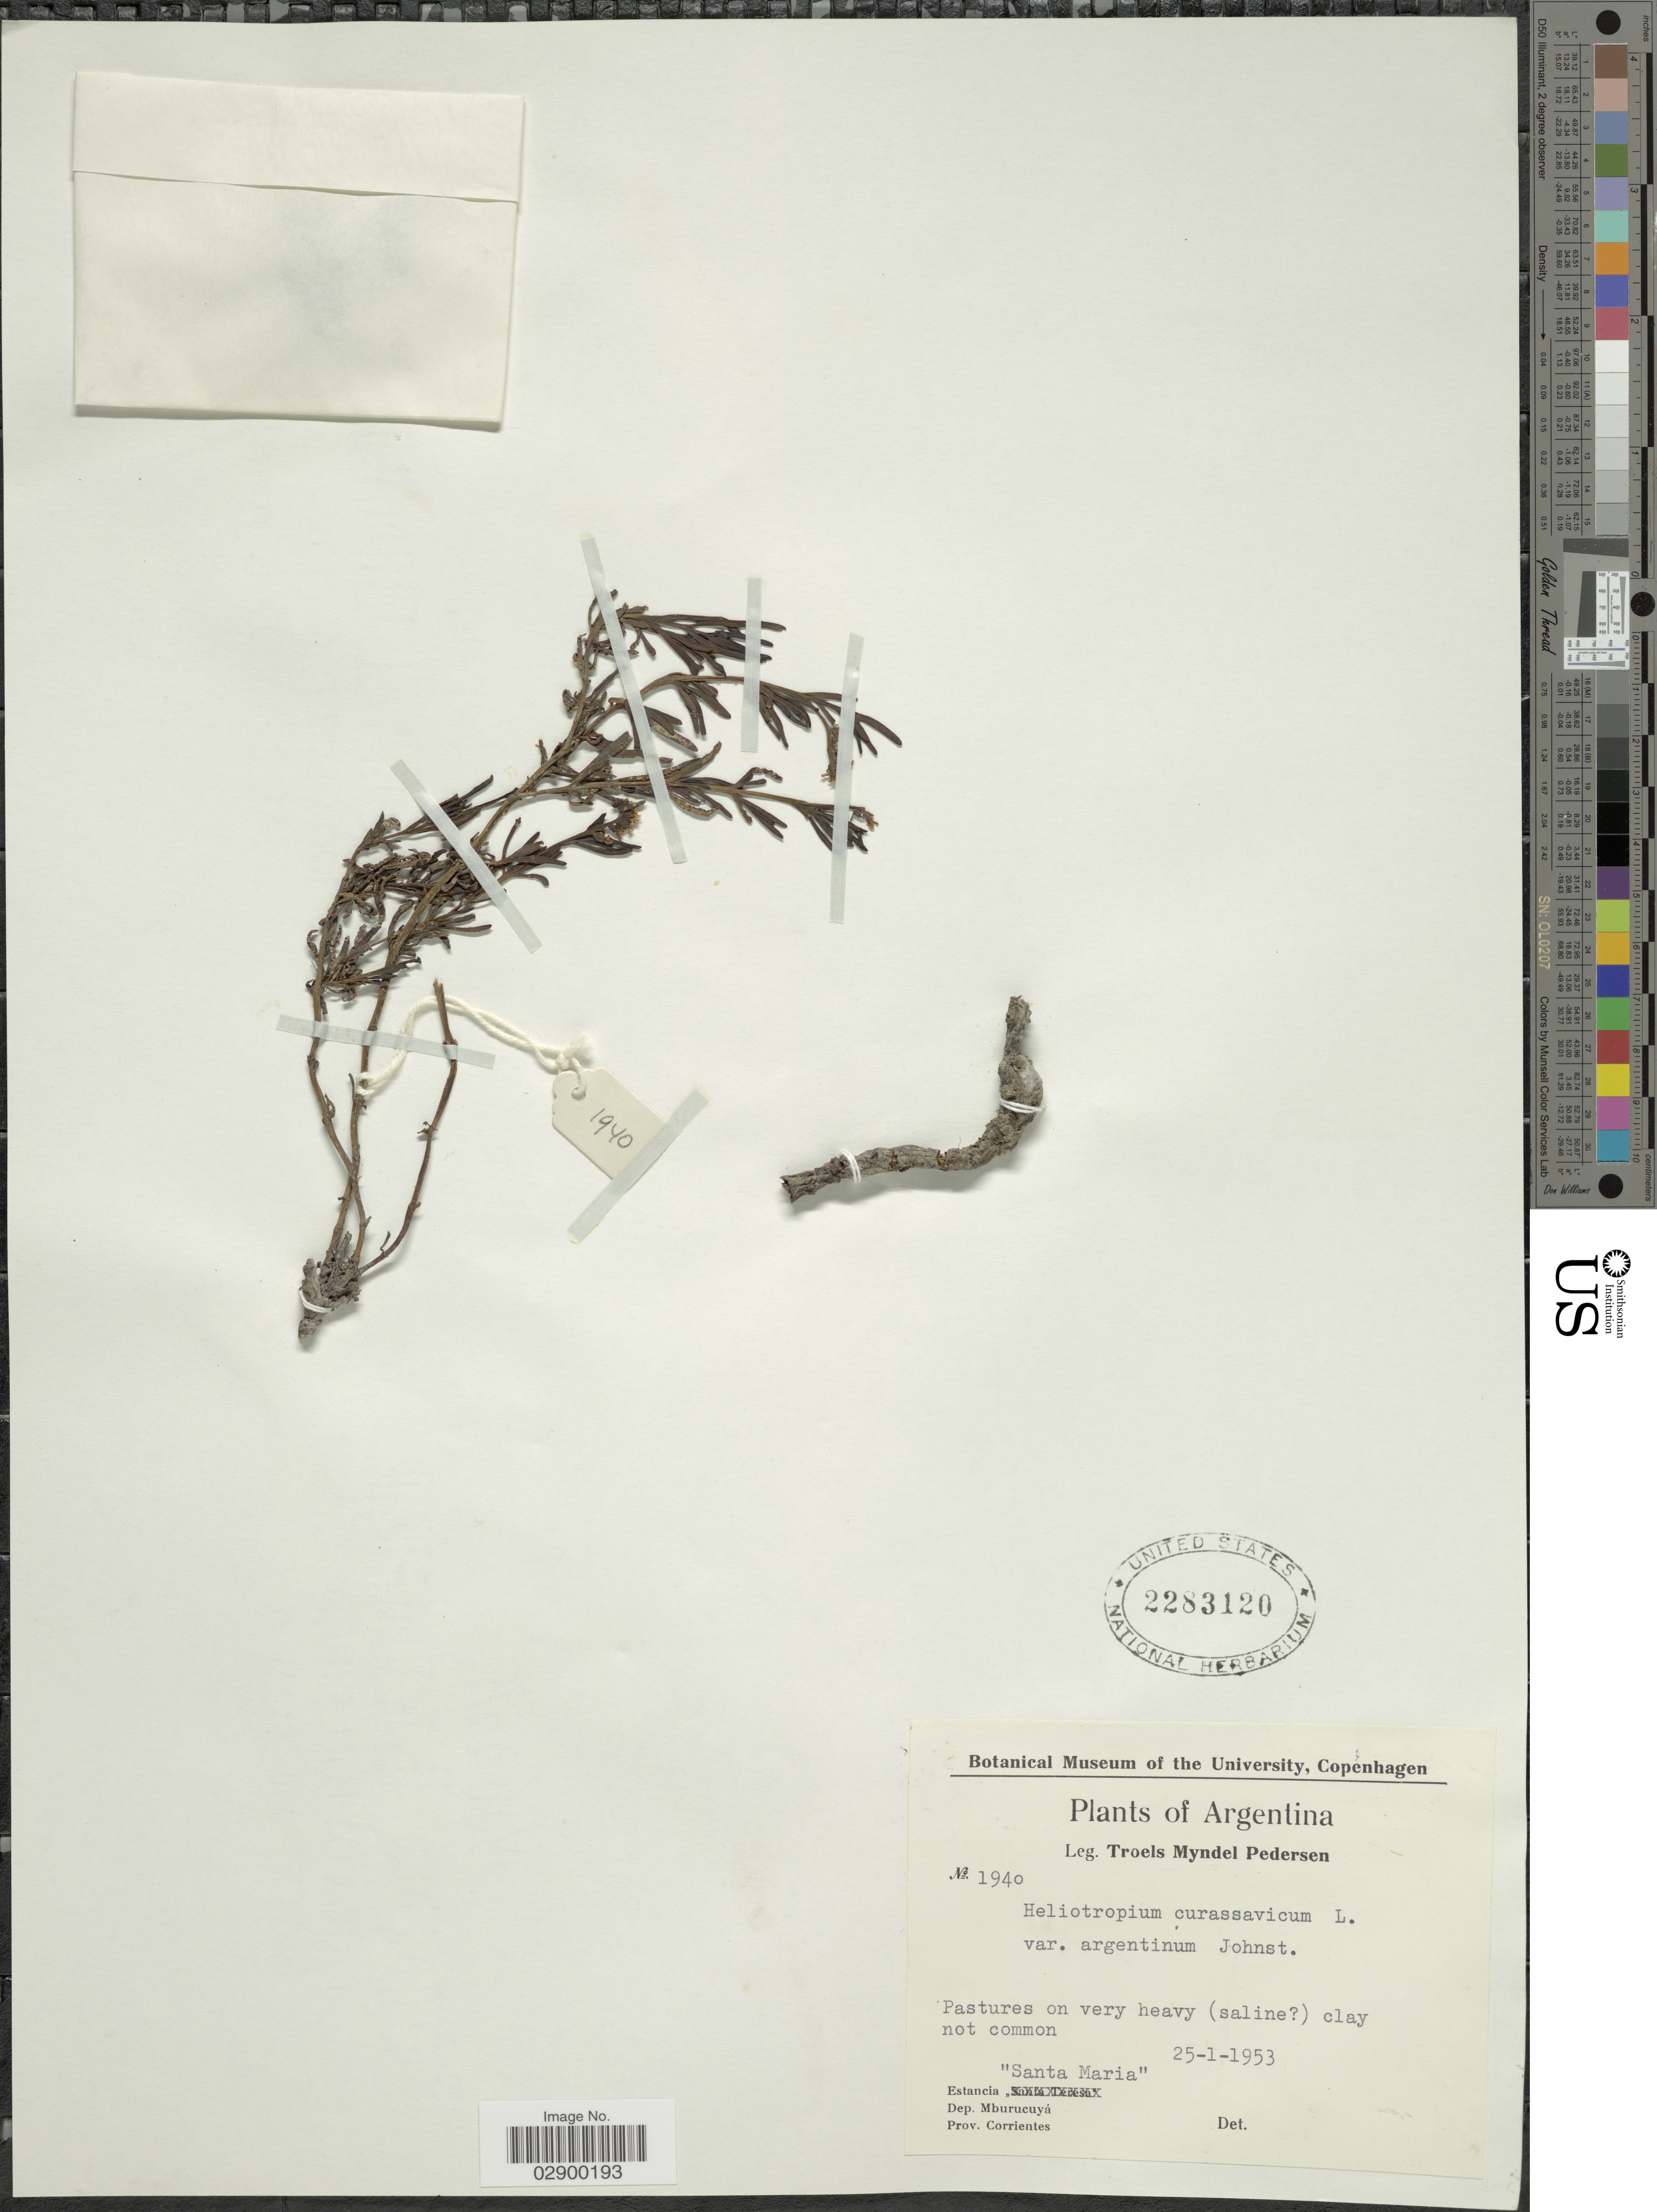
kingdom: Plantae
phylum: Tracheophyta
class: Magnoliopsida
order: Boraginales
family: Heliotropiaceae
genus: Heliotropium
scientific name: Heliotropium curassavicum var. argentinum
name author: I.M. Johnst.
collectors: T. Pederson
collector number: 1940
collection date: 1953-01-25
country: Argentina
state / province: Corrientes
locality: Estancia "Santa Maria", Dep. Mburucuyá, Prov. Corrientes.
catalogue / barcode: US 2283120